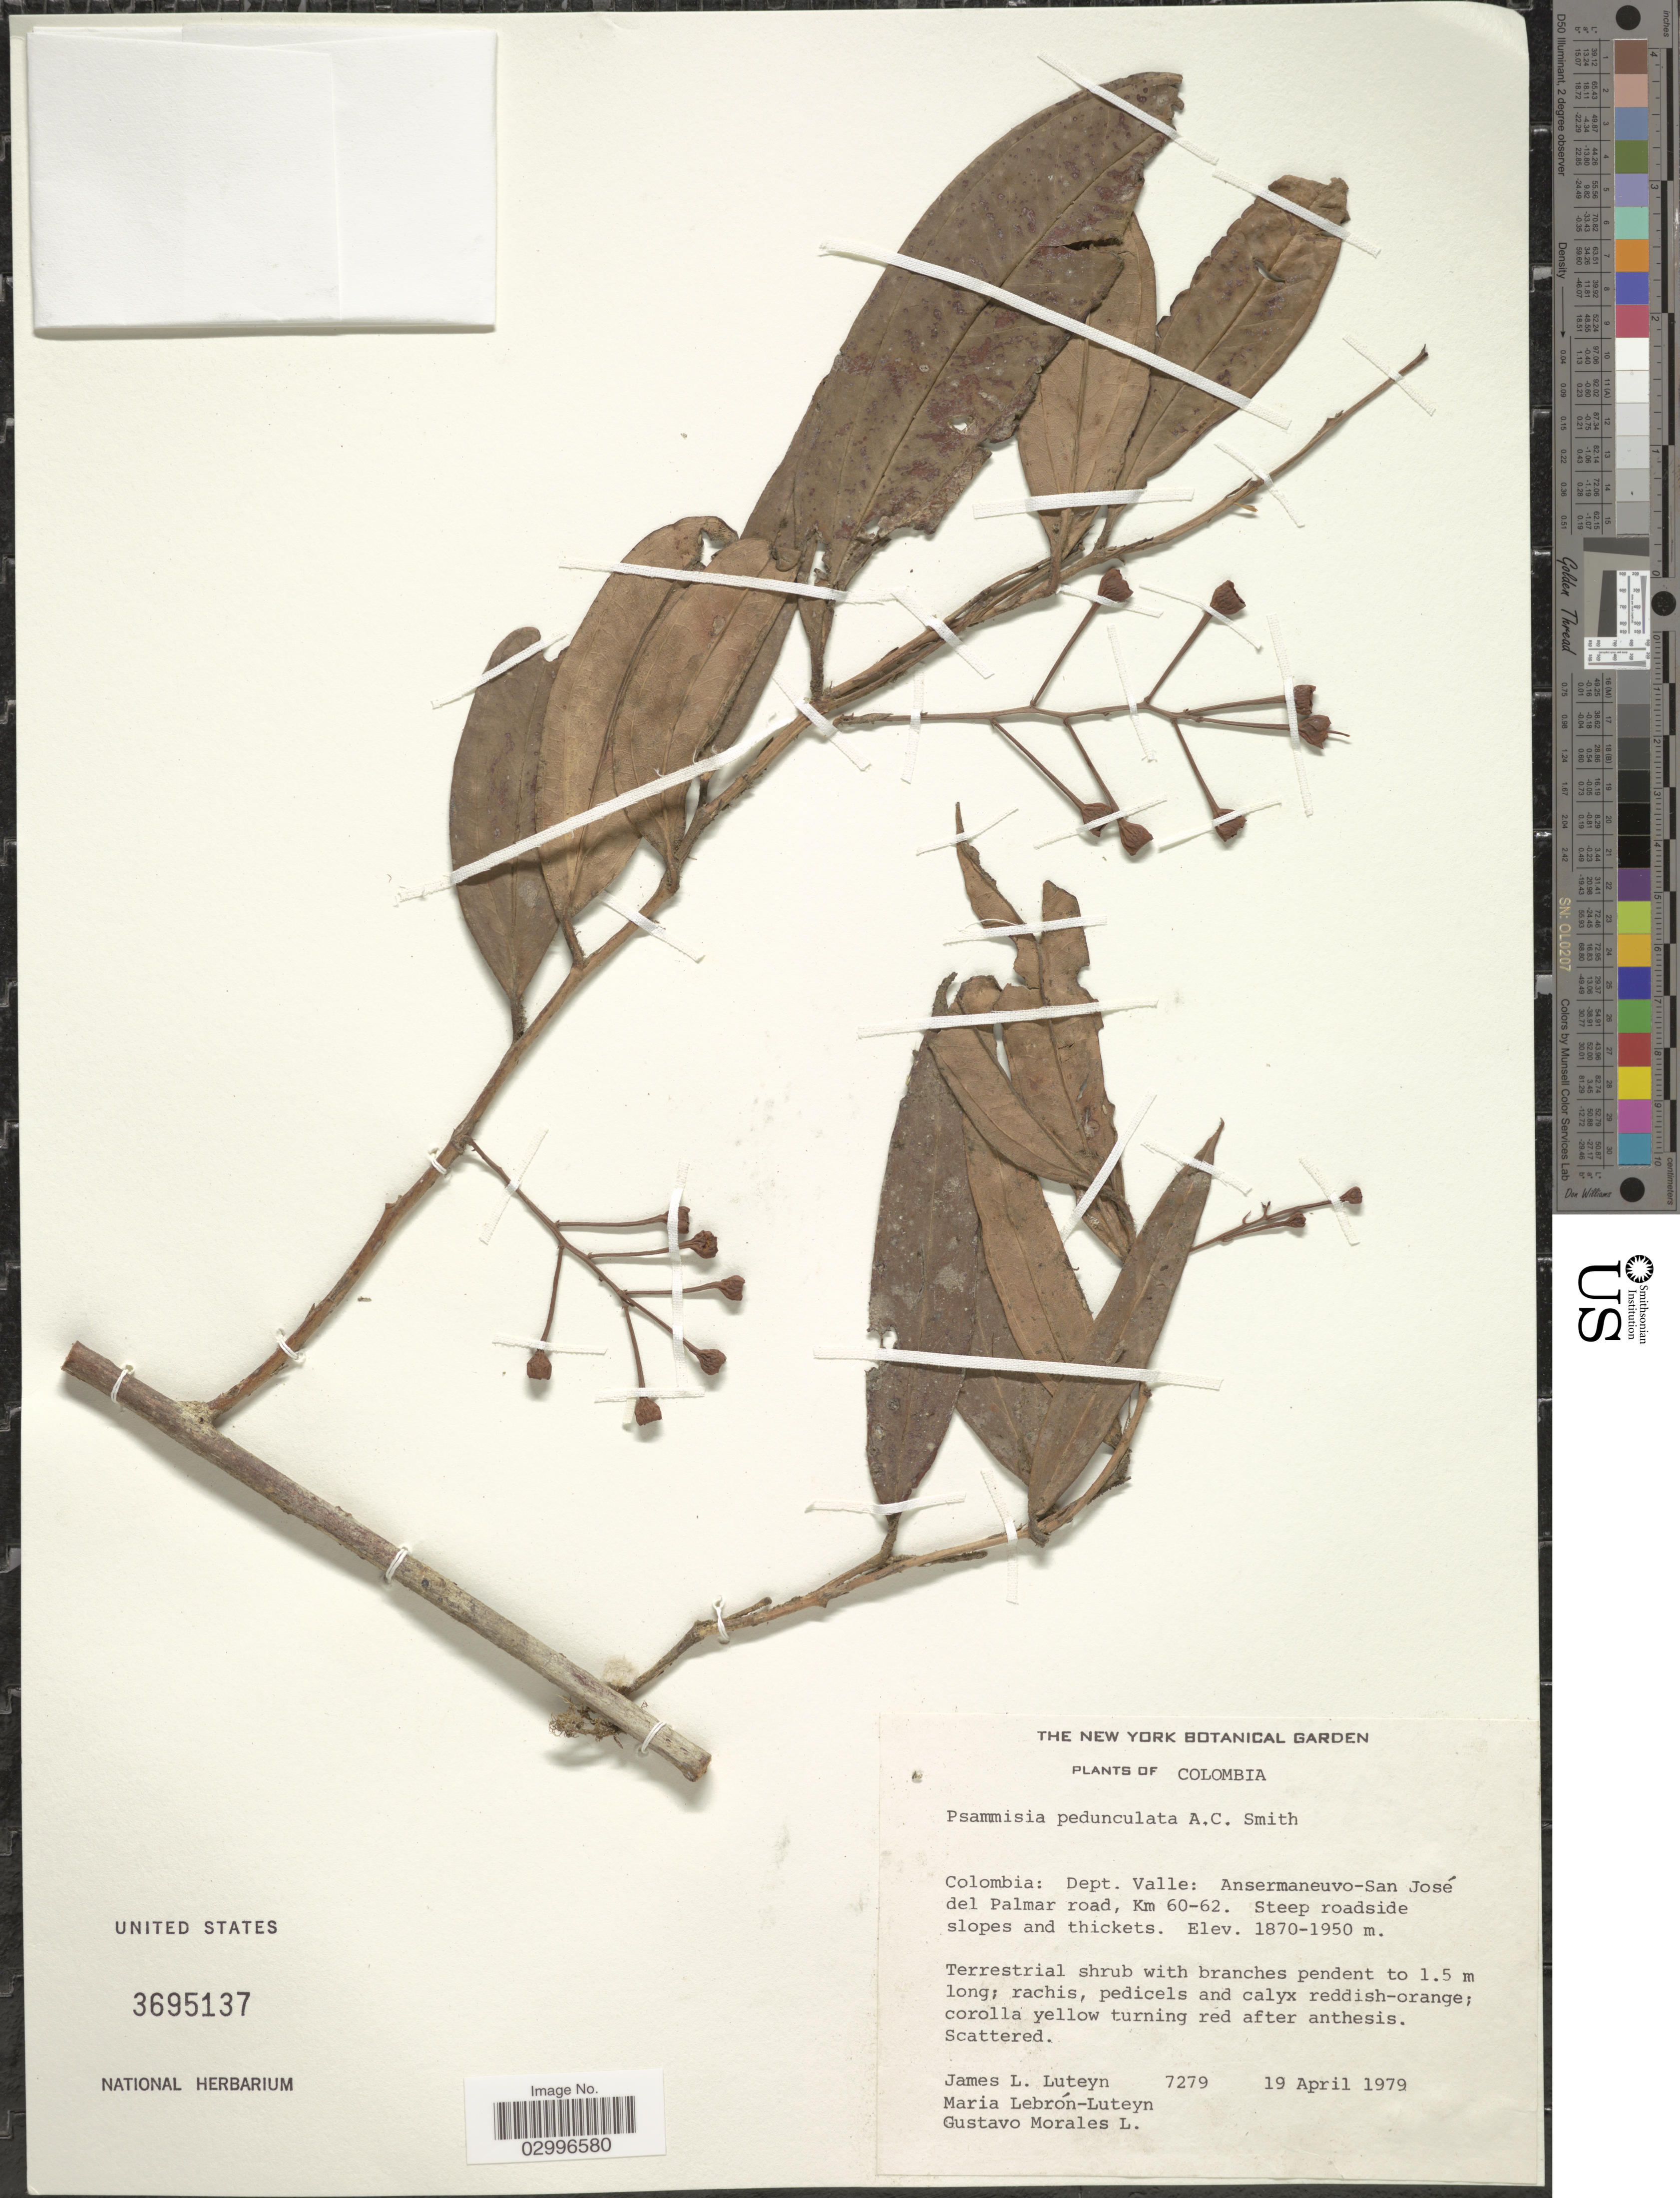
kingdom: Plantae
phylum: Tracheophyta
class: Magnoliopsida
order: Ericales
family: Ericaceae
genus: Psammisia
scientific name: Psammisia pedunculata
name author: A.C. Sm.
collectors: J. L. Luteyn, M. L. Lebrón-Luteyn & G. Morales L.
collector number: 7279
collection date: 1979-04-19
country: Colombia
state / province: Valle del Cauca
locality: Dept. Valle: Ansermanuevo-San José del Palmar road, Km 60-62.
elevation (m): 1870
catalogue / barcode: US 3695137